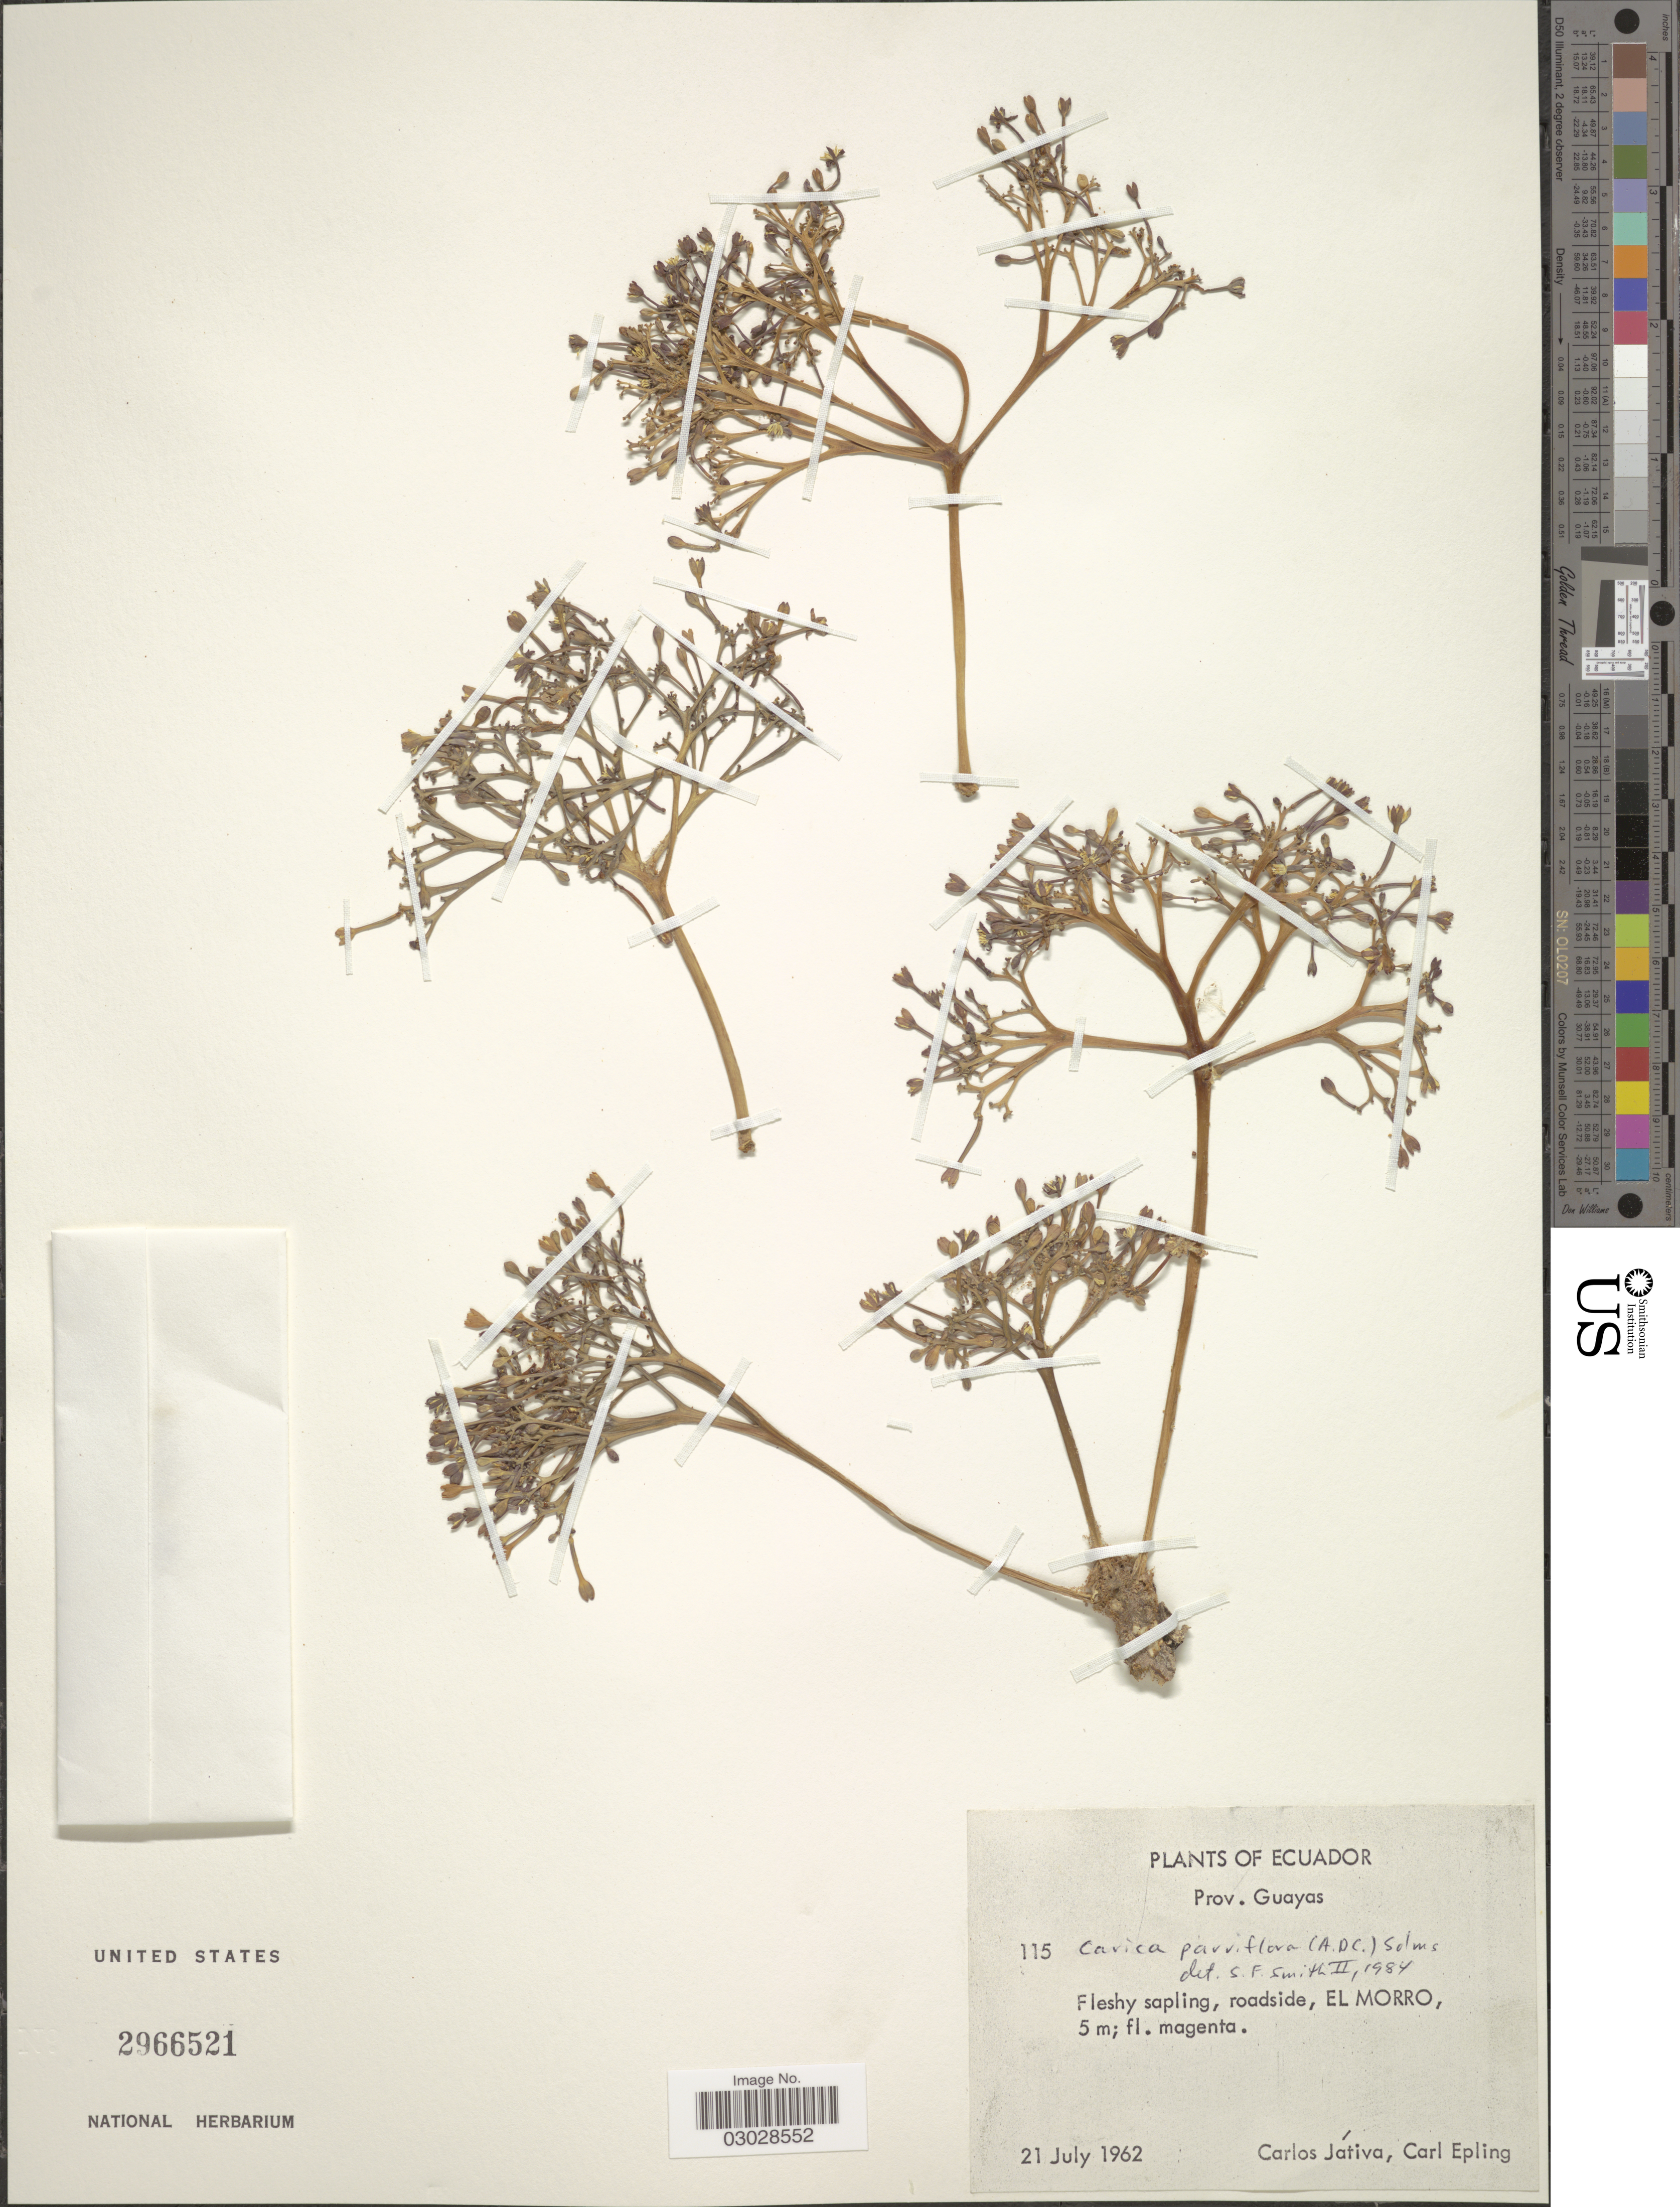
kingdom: Plantae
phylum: Tracheophyta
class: Magnoliopsida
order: Brassicales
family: Caricaceae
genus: Vasconcellea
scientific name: Vasconcellea parviflora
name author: A. DC.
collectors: C. D. Játiva & C. C. Epling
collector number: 115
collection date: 1962-07-21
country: Ecuador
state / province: Guayas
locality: El Morro.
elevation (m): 5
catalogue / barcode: US 2966521